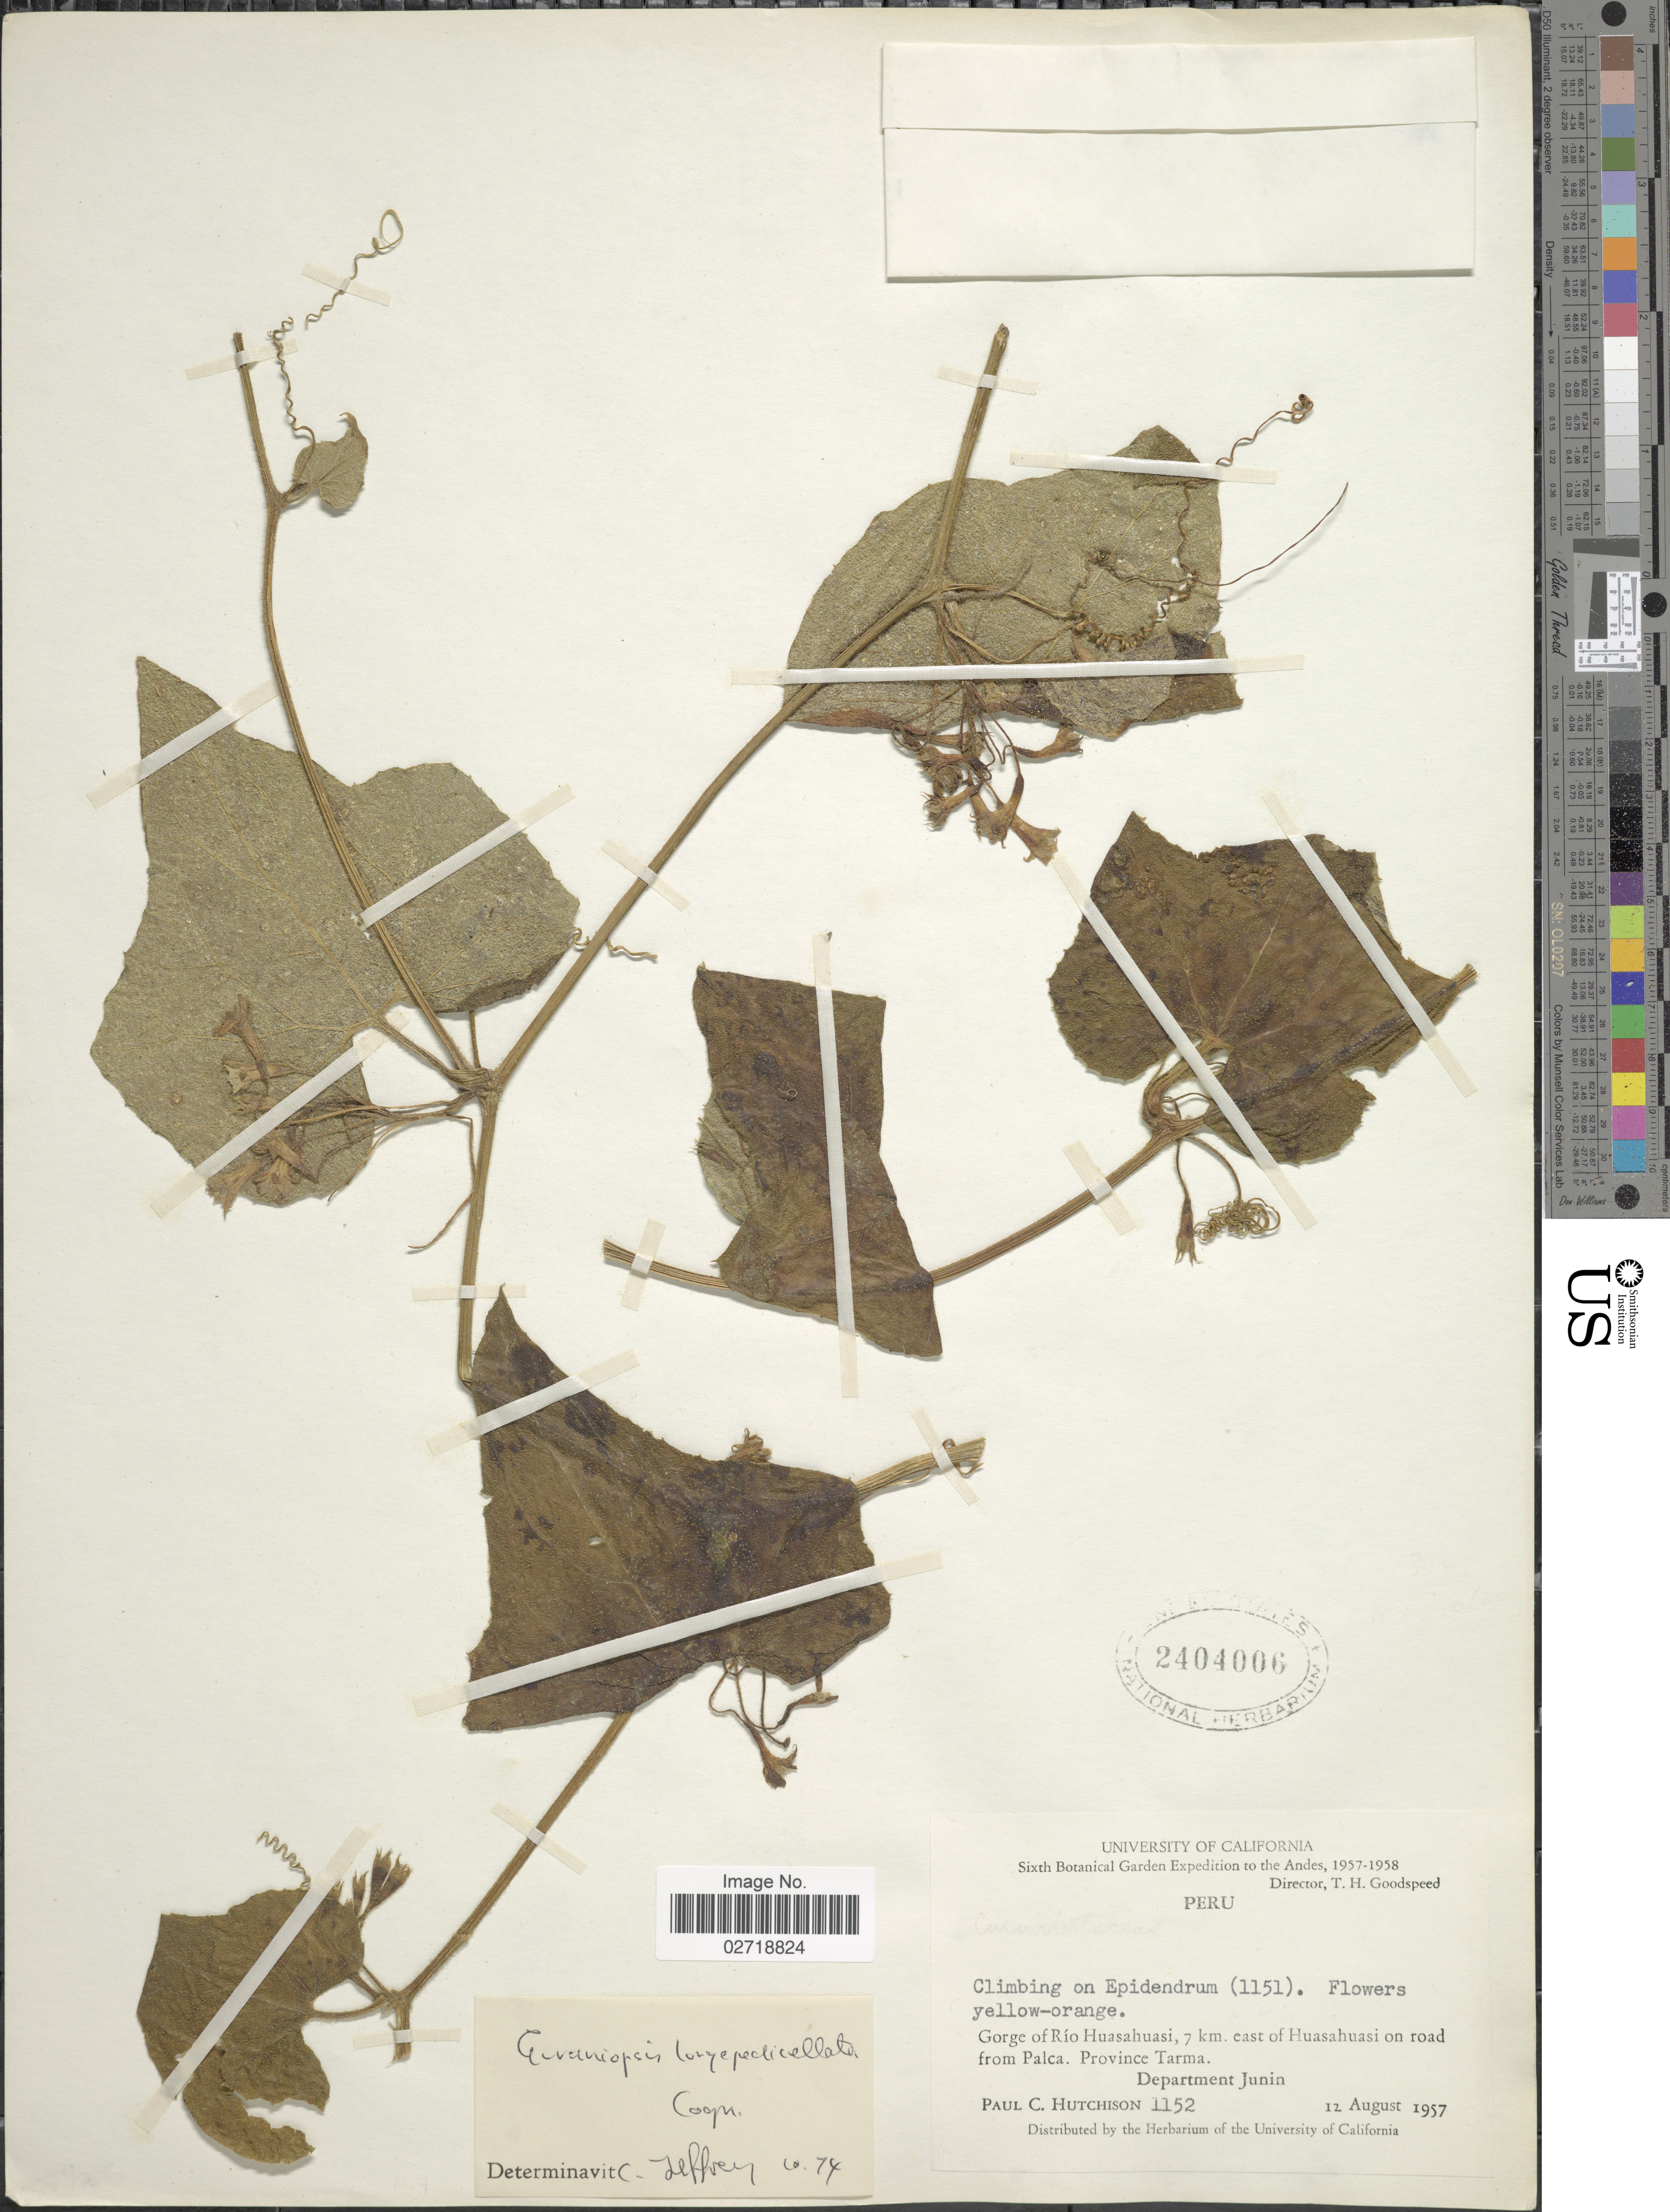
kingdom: Plantae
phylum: Tracheophyta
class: Magnoliopsida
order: Cucurbitales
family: Cucurbitaceae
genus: Apodanthera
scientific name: Apodanthera longipedicellata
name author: (Cogn.) H. Schaef. & S.S. Renner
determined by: Nee, Michael H.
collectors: P. C. Hutchison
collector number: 1152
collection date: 1957-08-12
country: Peru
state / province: Junín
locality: Andes. Gorge of Rio Huasahuasi, 7 km. east of Huasahuasi on road from Palca. Province Tarma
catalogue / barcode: US 2404006